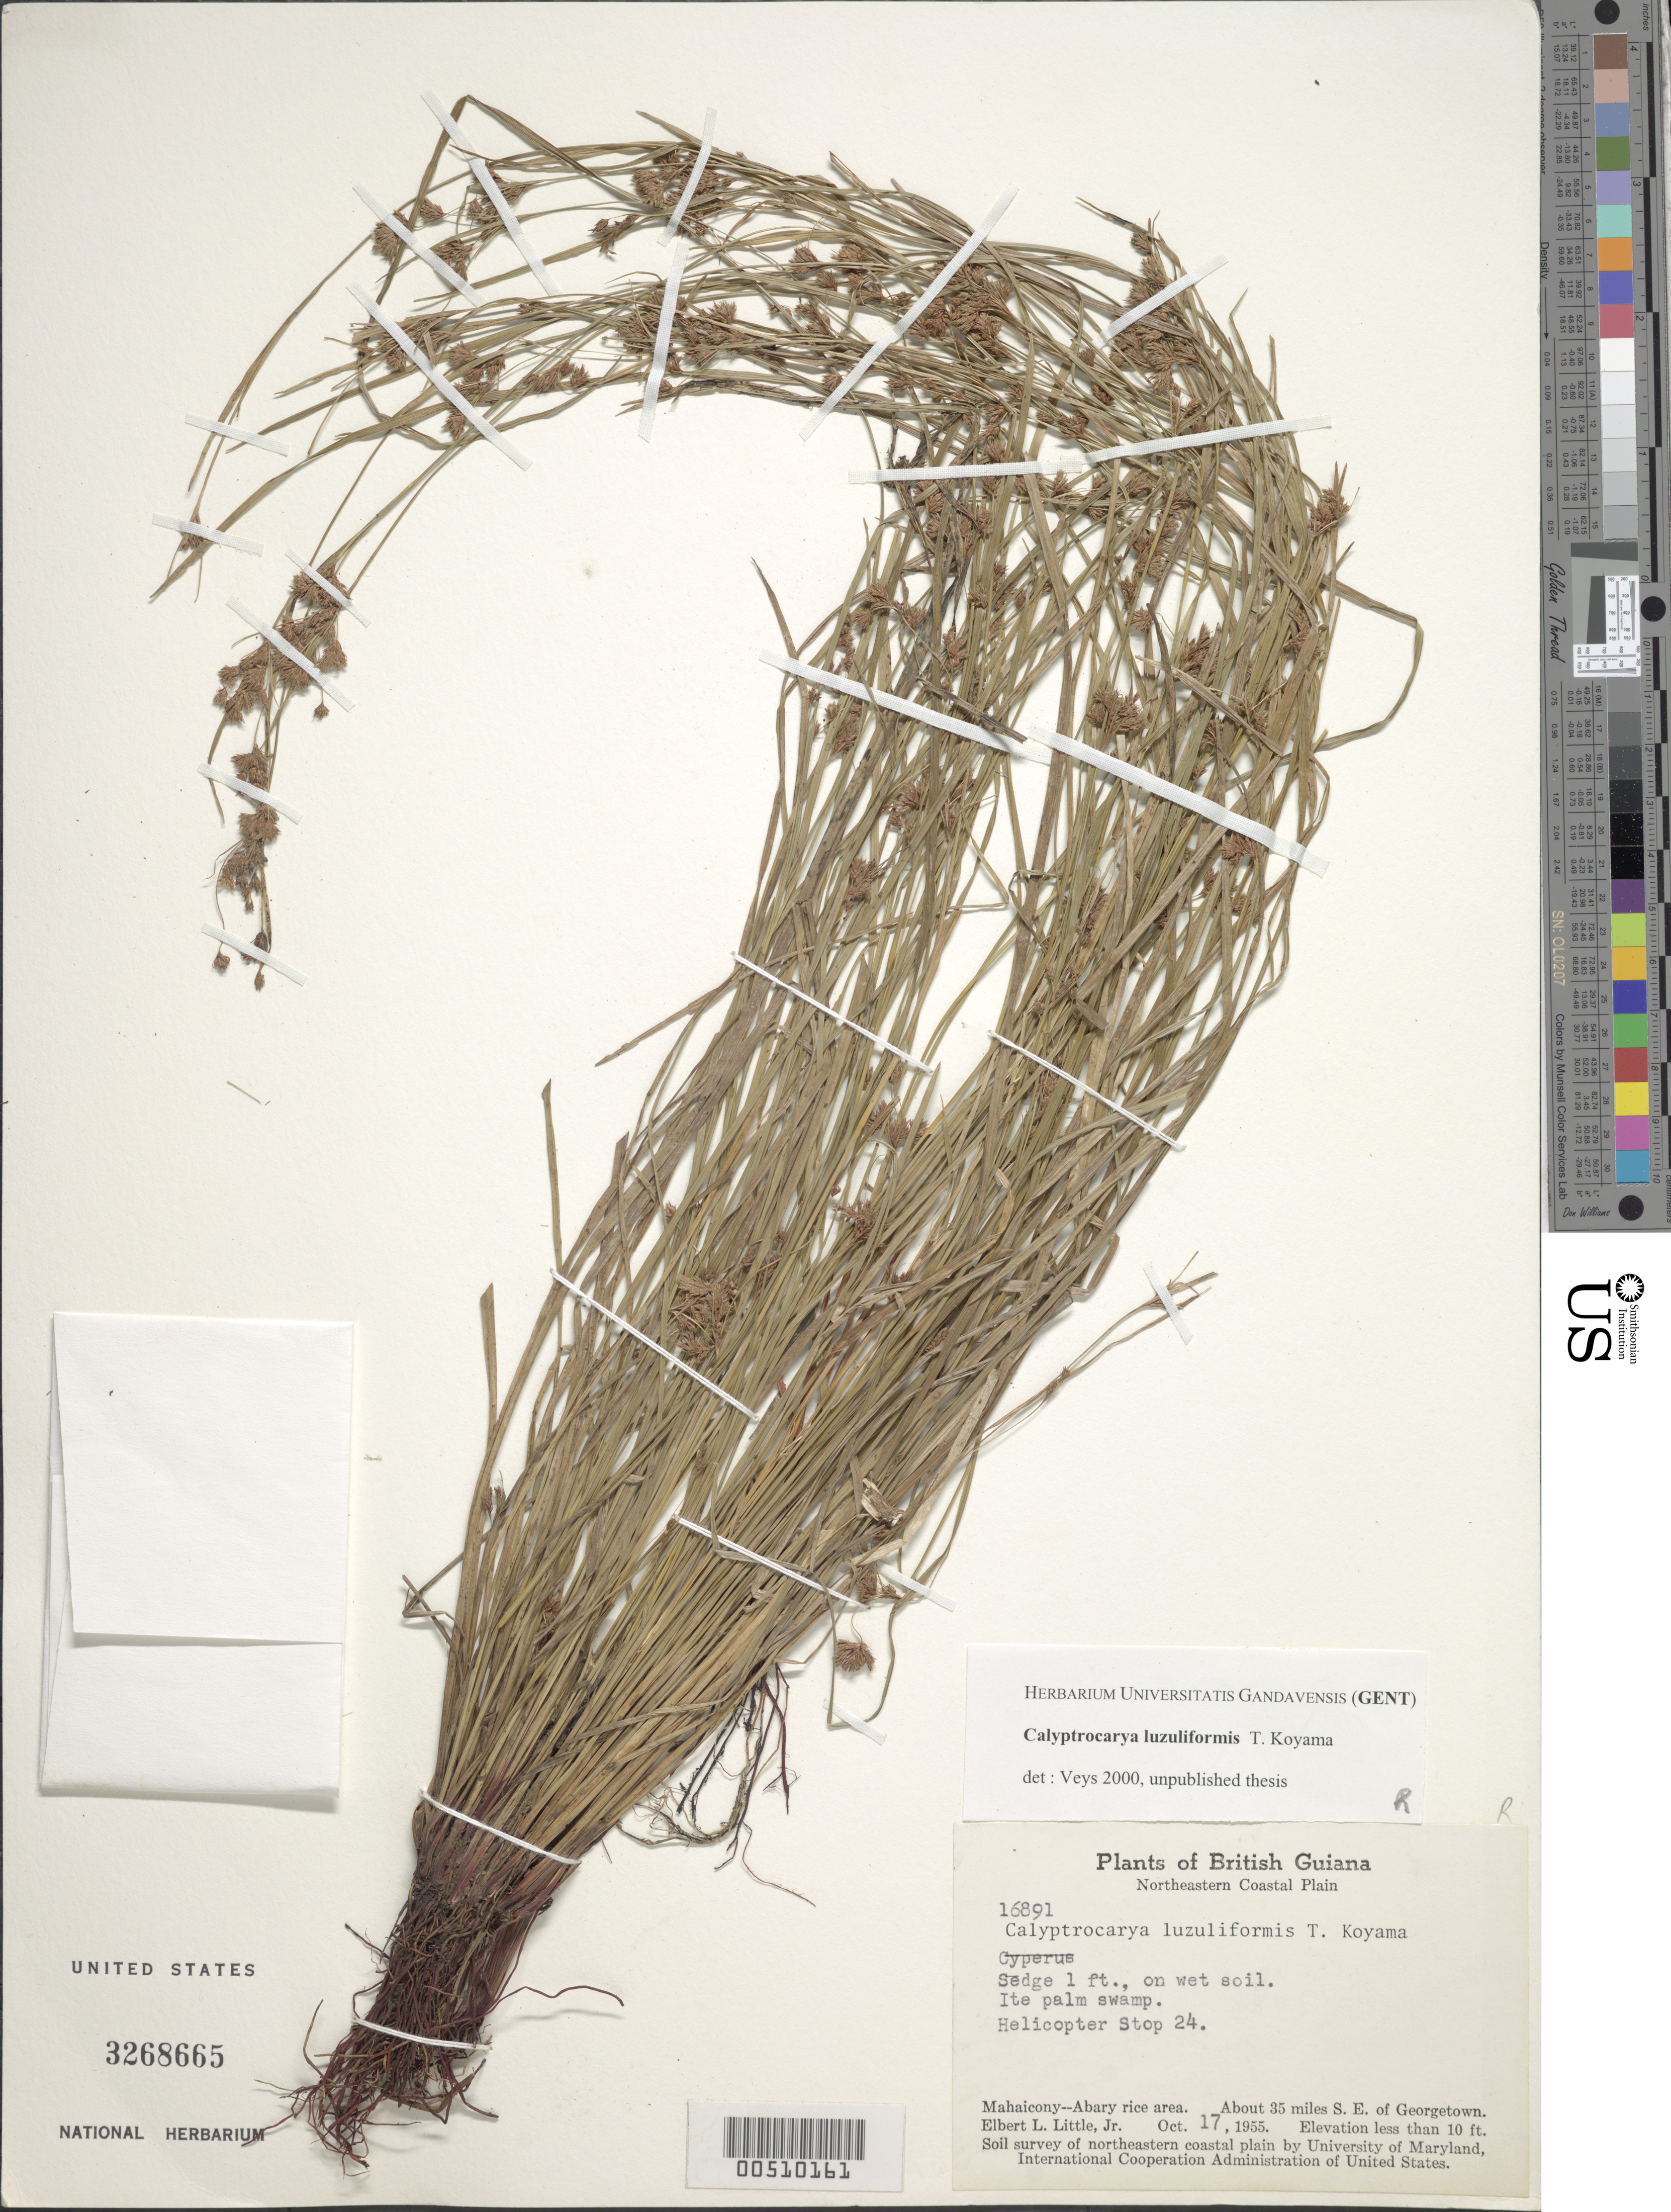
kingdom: Plantae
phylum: Tracheophyta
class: Liliopsida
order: Poales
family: Cyperaceae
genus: Calyptrocarya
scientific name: Calyptrocarya luzuliformis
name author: T. Koyama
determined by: Strong, M. T., (US), Smithsonian Institution - National Museum of Natural History (UNITED STATES)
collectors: E. L. Little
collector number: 16891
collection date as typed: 17 Oct 1955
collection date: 1955-10-17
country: Guyana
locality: Mahaicony-Abary rice area; About 35 mi. SE of Georgetown; helicopter stop 24.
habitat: Ite palm swamp; wet soil.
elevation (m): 1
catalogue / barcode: US 3268665